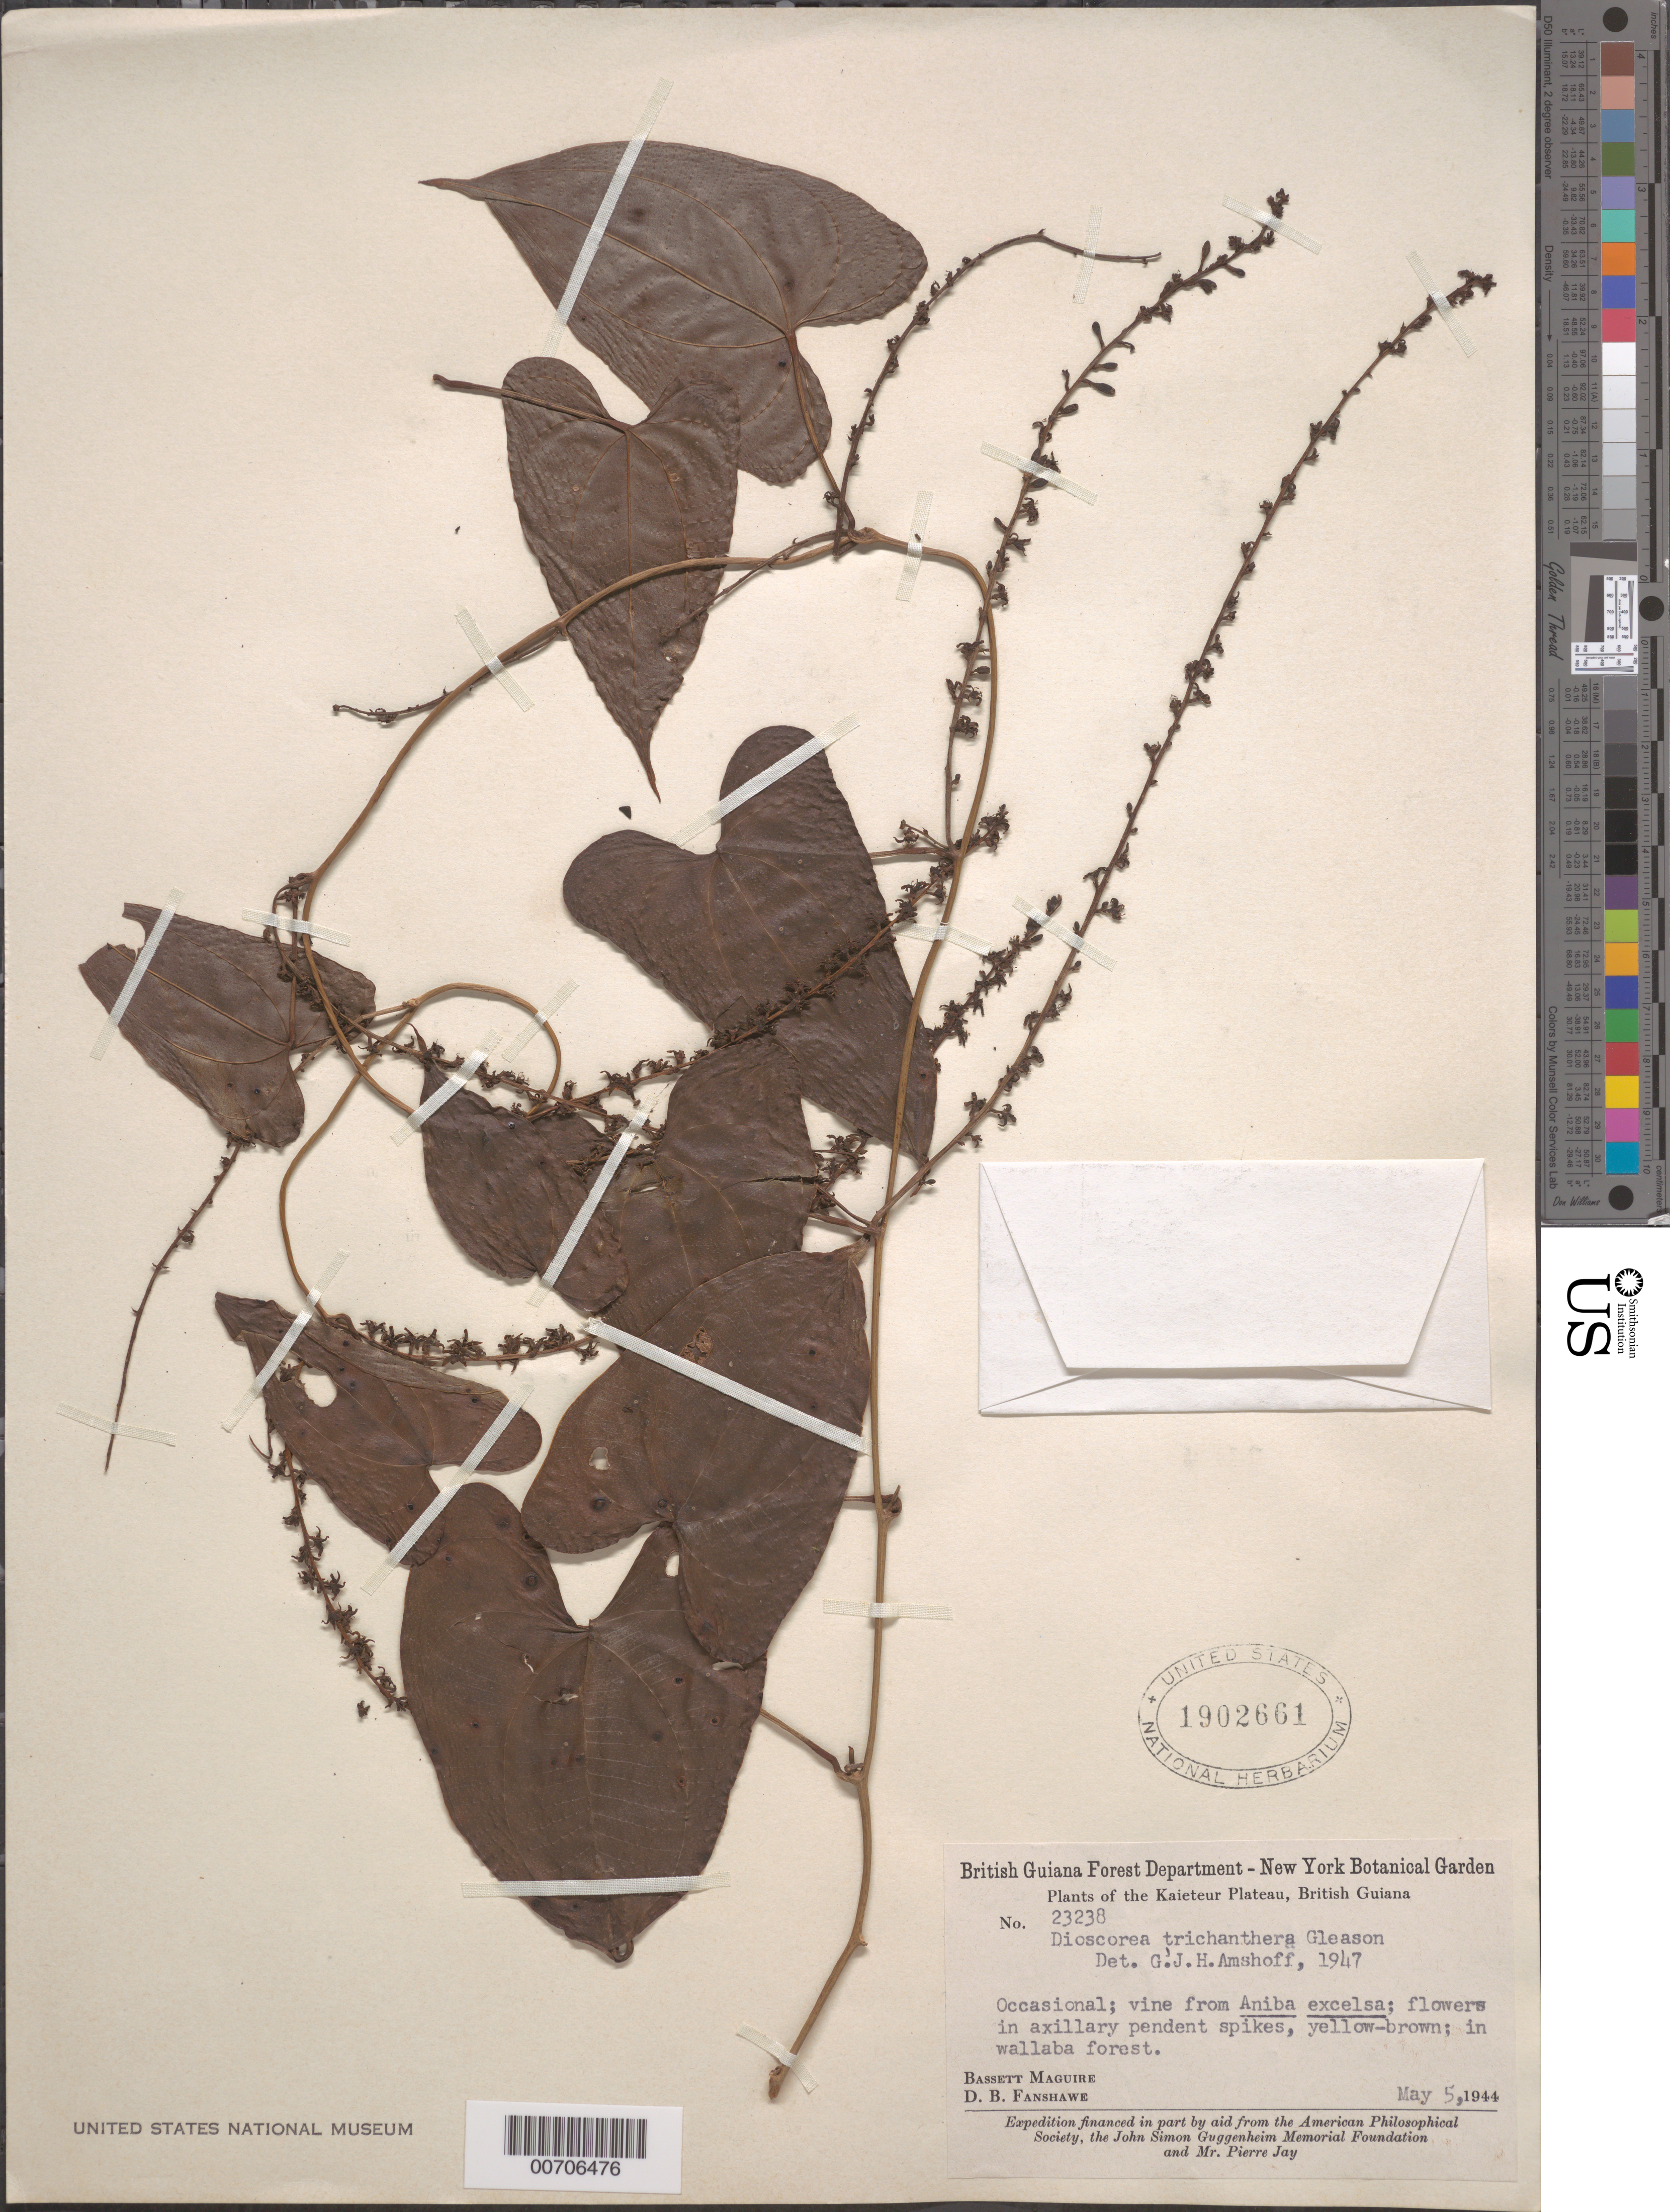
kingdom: Plantae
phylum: Tracheophyta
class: Liliopsida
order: Dioscoreales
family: Dioscoreaceae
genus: Dioscorea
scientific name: Dioscorea trichanthera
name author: Gleason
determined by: Amshoff, G. J. H.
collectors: B. Maguire & D. B. Fanshawe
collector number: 23238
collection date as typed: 5-May-44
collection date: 1944-05-05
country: Guyana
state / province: Potaro-Siparuni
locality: Kaieteur Plateau, Potaro River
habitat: Wallaba forest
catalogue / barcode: US 1902661